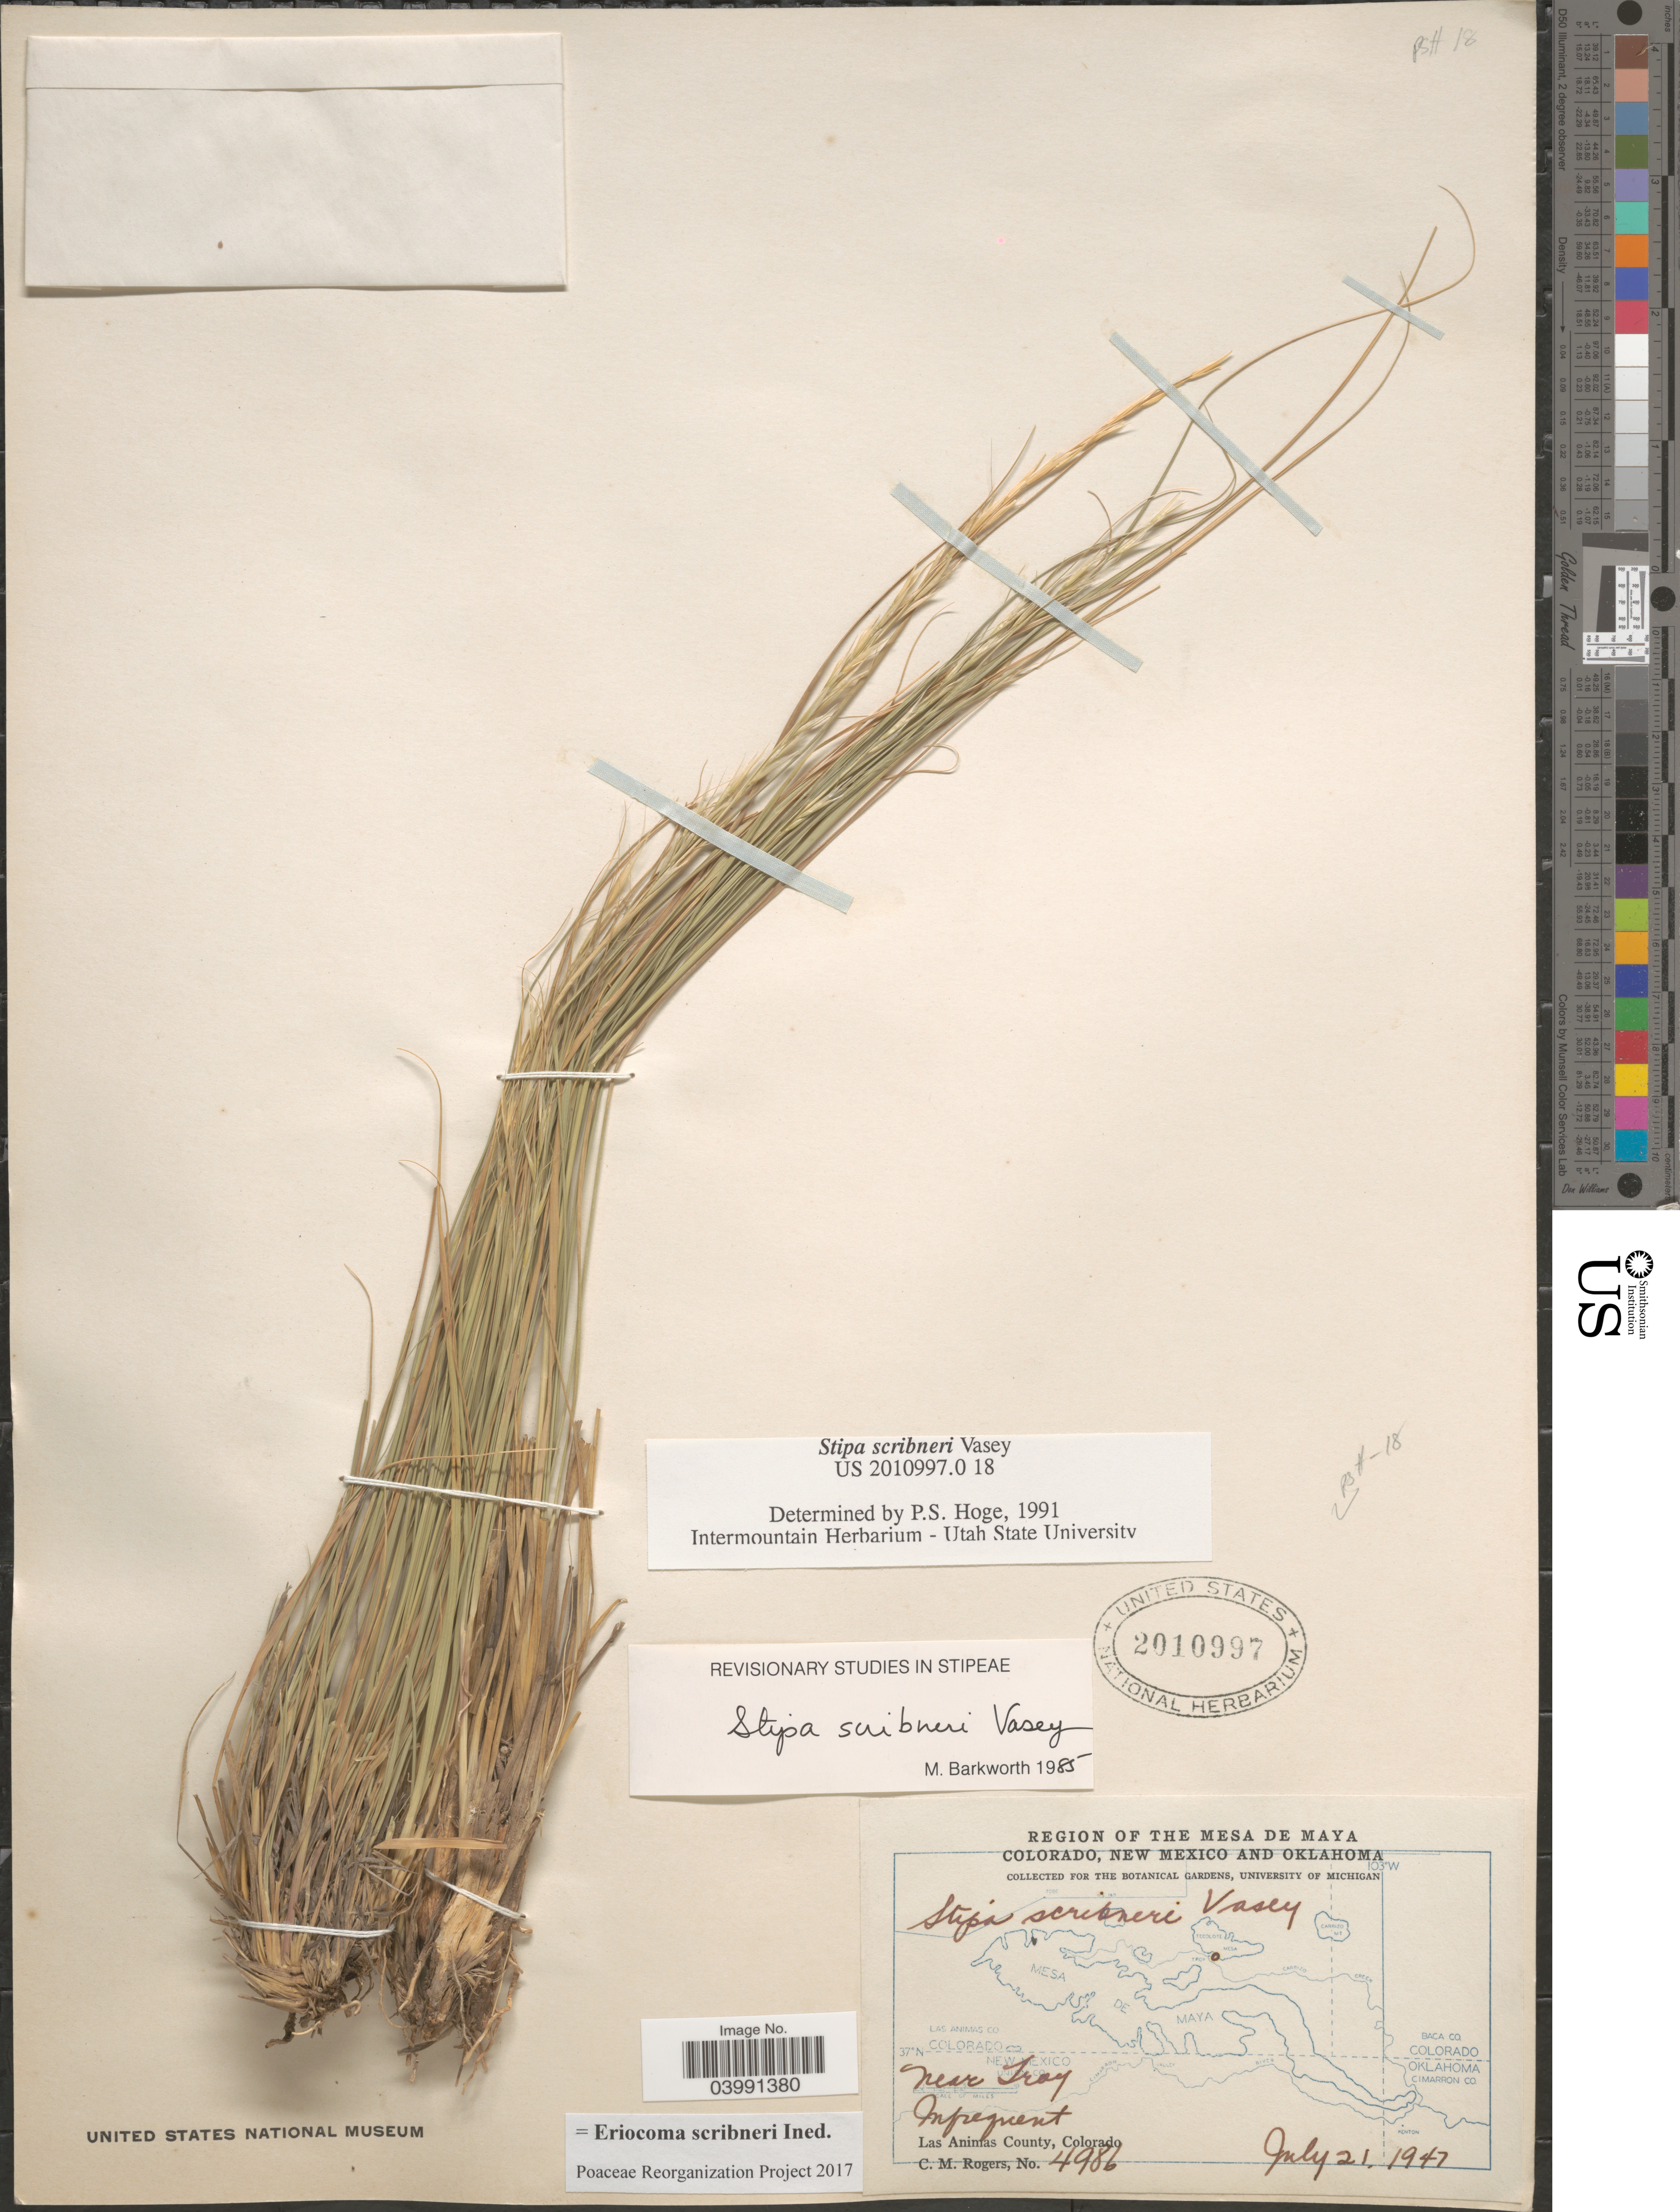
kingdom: Plantae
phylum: Tracheophyta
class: Liliopsida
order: Poales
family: Poaceae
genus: Eriocoma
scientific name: Eriocoma scribneri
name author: (Vasey) Romasch.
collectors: C. M. Rogers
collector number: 4986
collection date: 1947-07-21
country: United States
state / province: Colorado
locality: The Mesa de Maya. Near Troy. Las Animas County.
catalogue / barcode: US 2010997